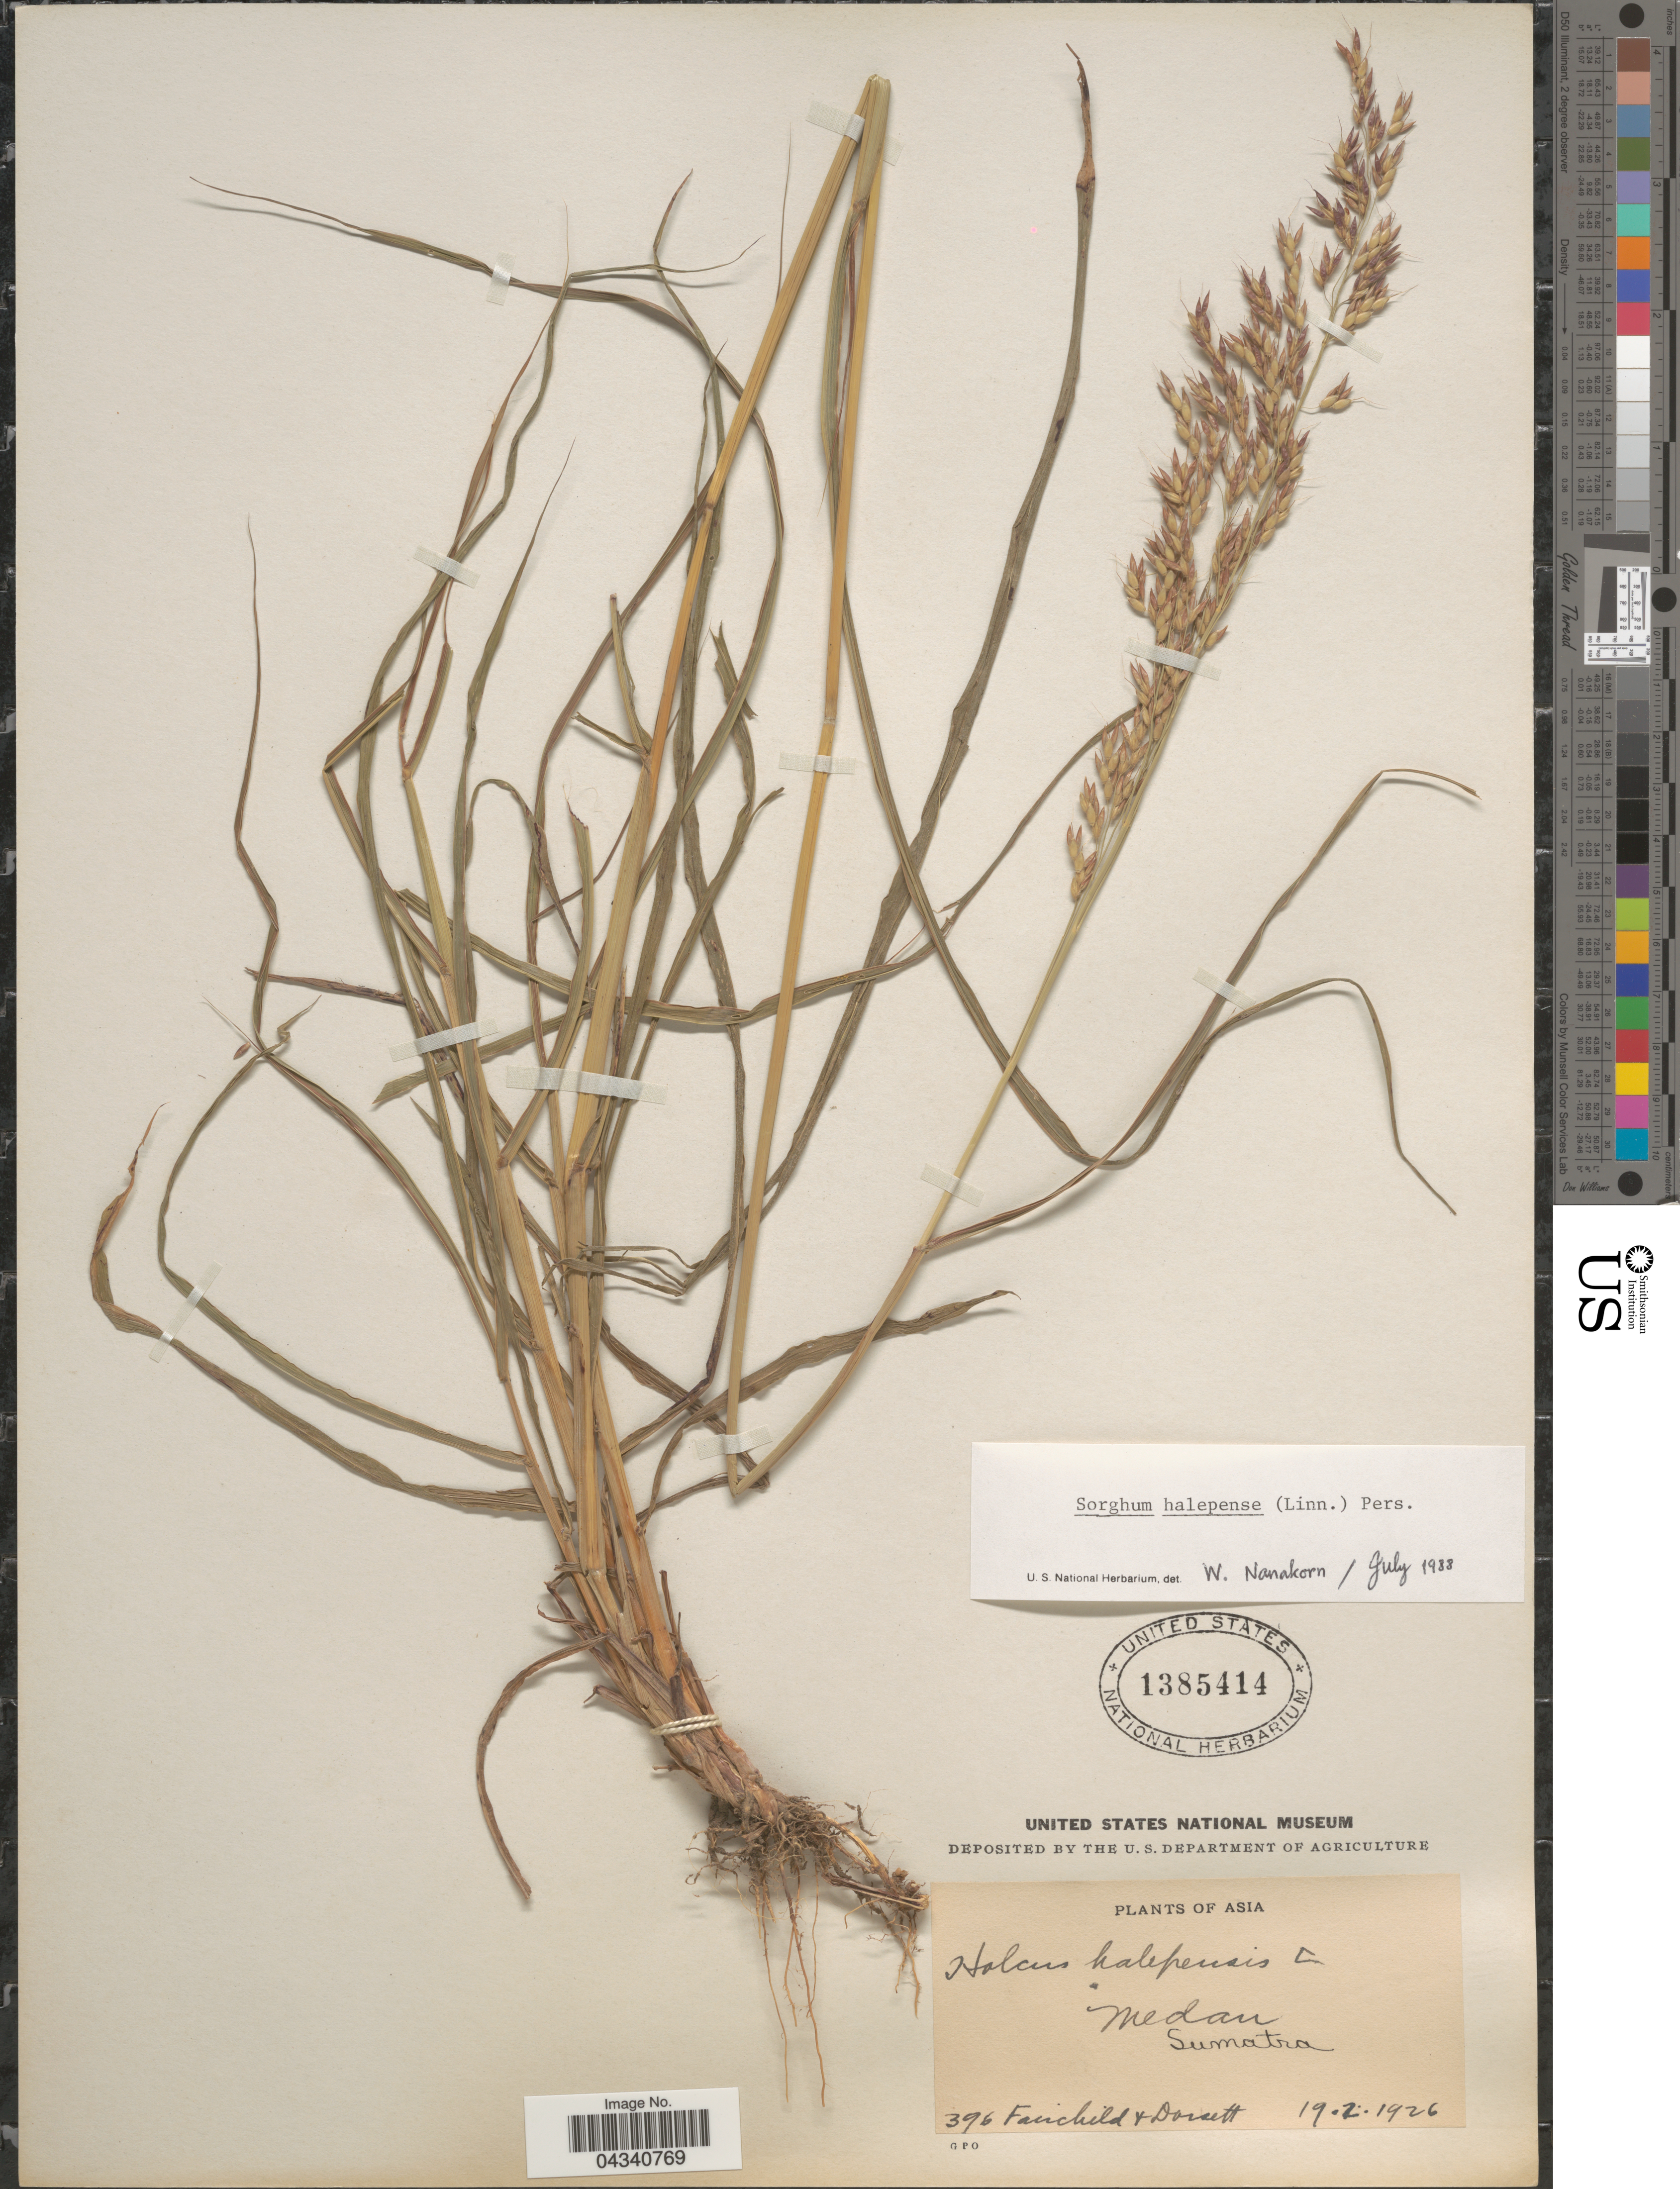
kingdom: Plantae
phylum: Tracheophyta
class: Liliopsida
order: Poales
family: Poaceae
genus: Sorghum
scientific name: Sorghum halepense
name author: (L.) Pers.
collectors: -. Fairchild & -- Dorsett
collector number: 396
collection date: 1926-02-19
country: Indonesia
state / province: Sumatra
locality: Medan.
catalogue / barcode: US 1385414